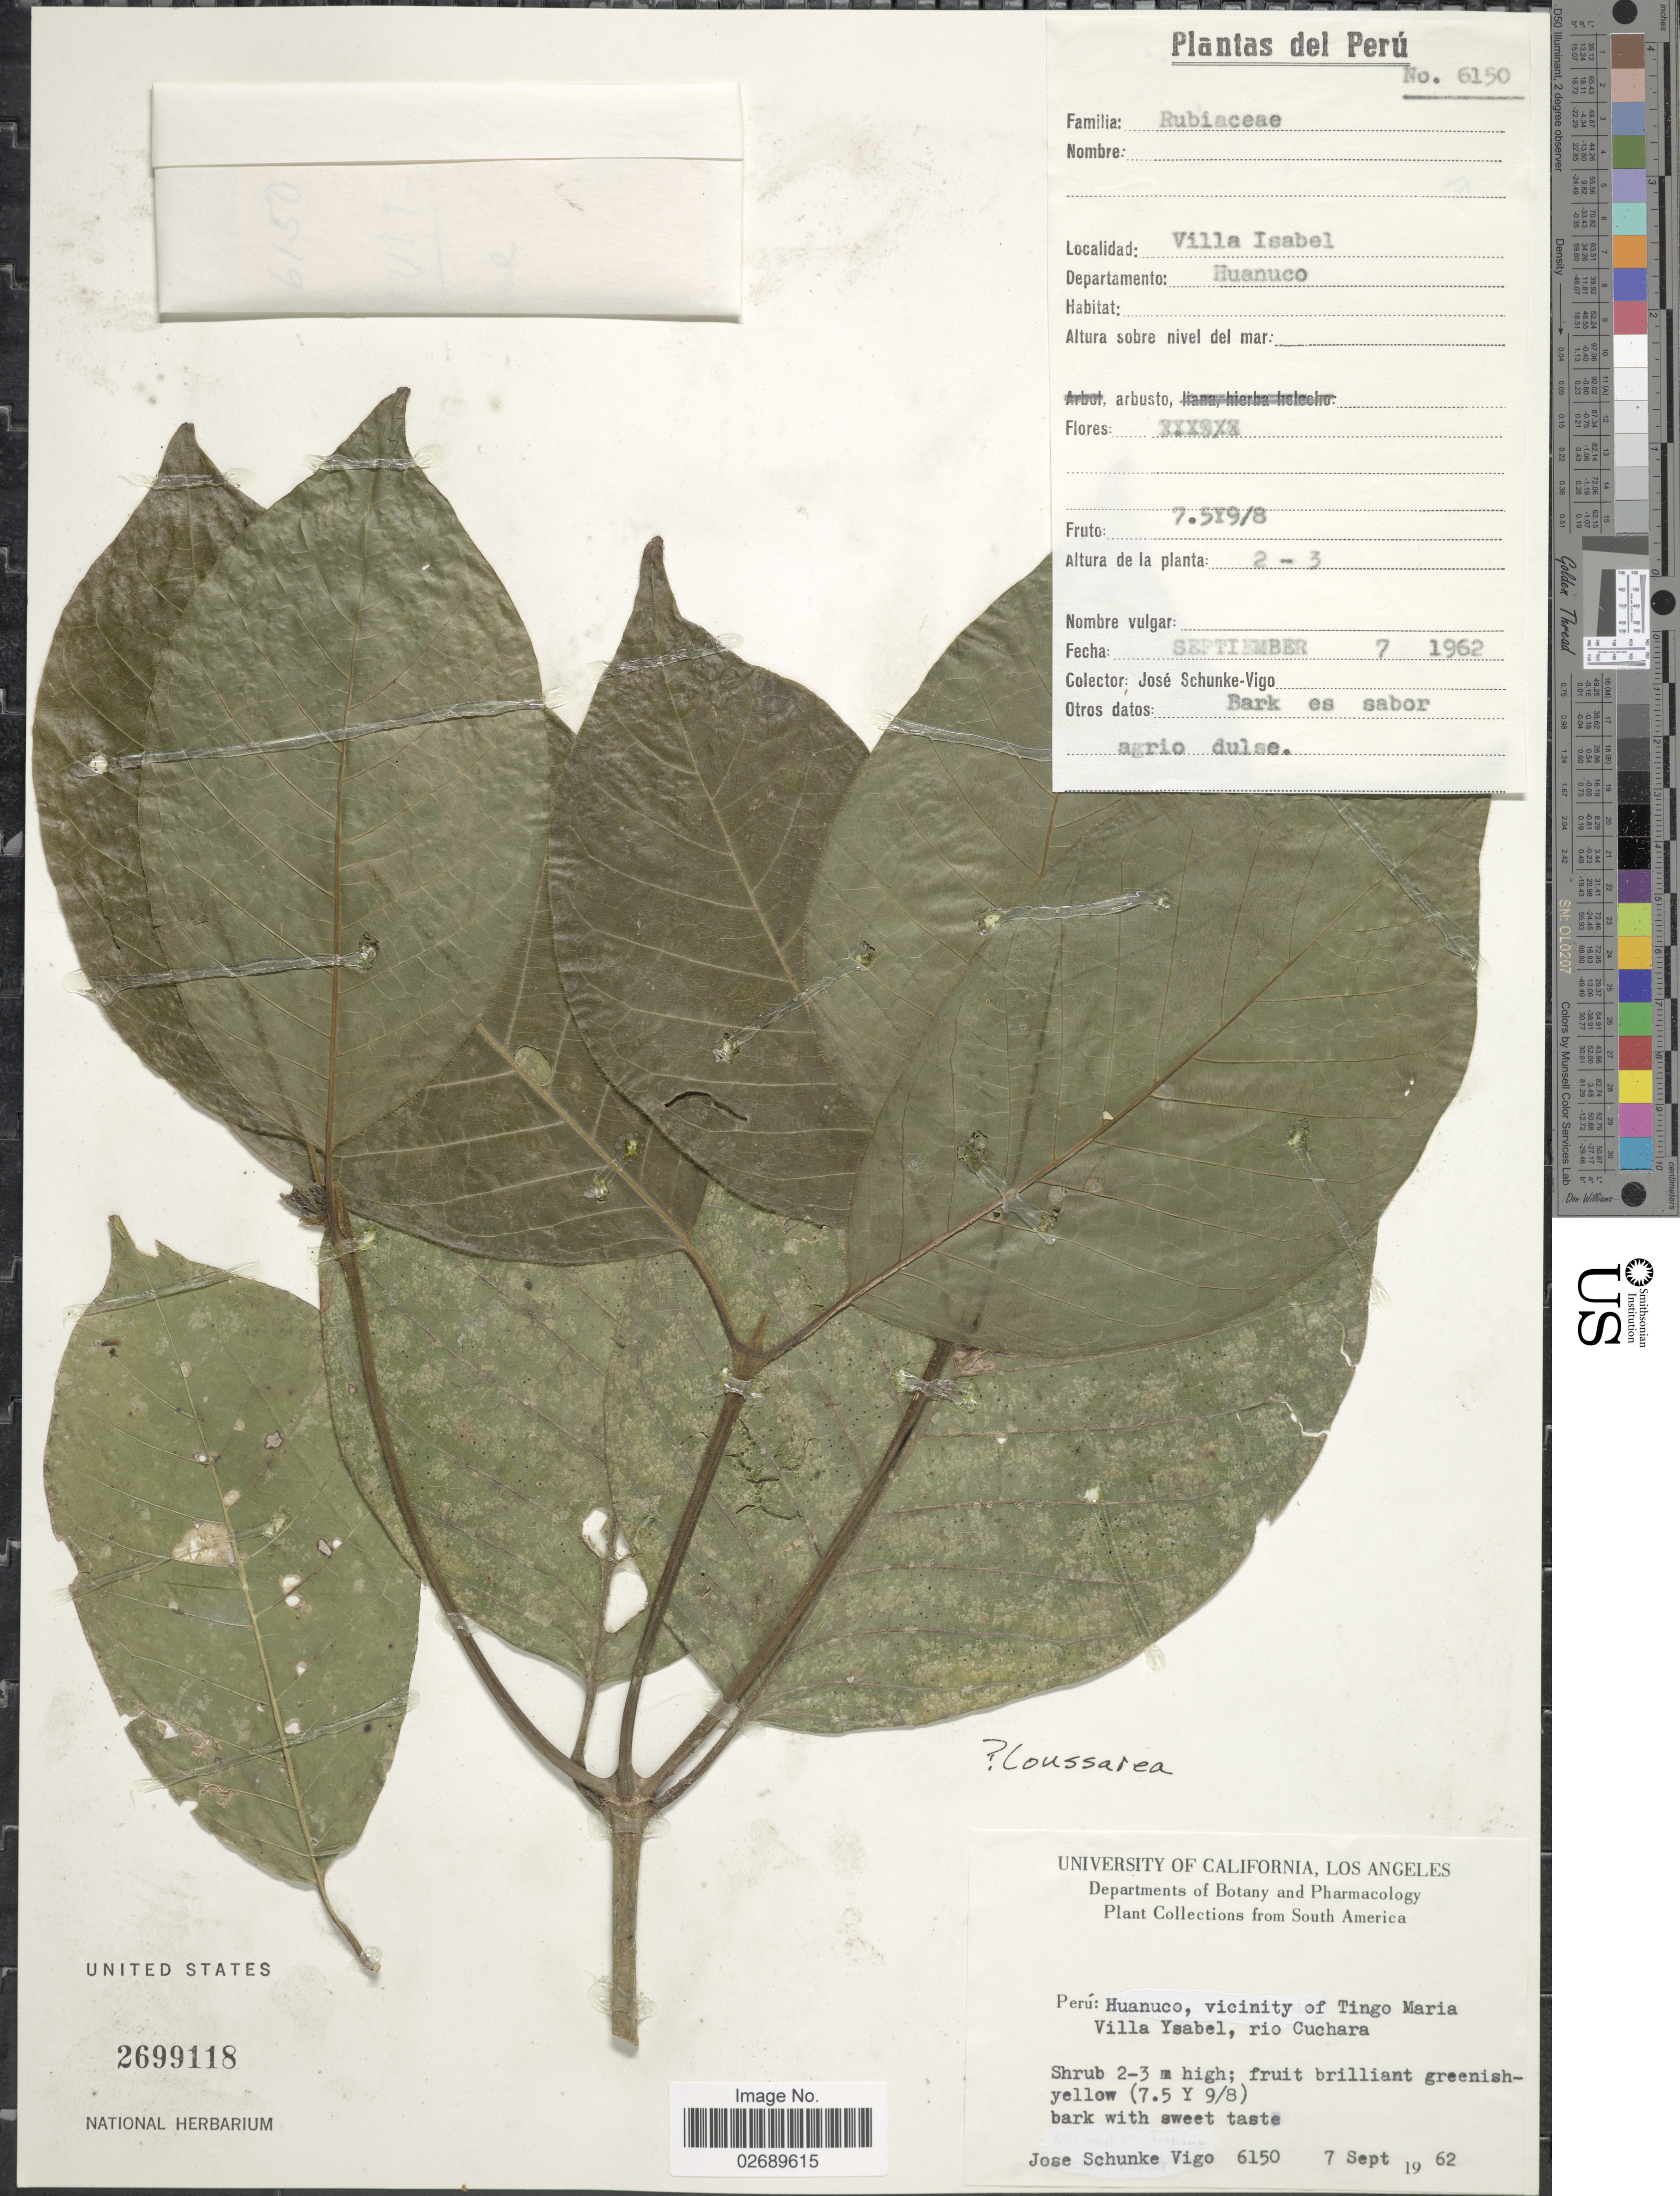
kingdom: Plantae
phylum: Tracheophyta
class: Magnoliopsida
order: Gentianales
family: Rubiaceae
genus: Coussarea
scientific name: Coussarea sp.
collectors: J. Schunke Vigo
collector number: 6150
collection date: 1962-09-07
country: Peru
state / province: Huánuco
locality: Vicinity of Tingo Maria Villa Ysabel, rio Cuchara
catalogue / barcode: US 2699118